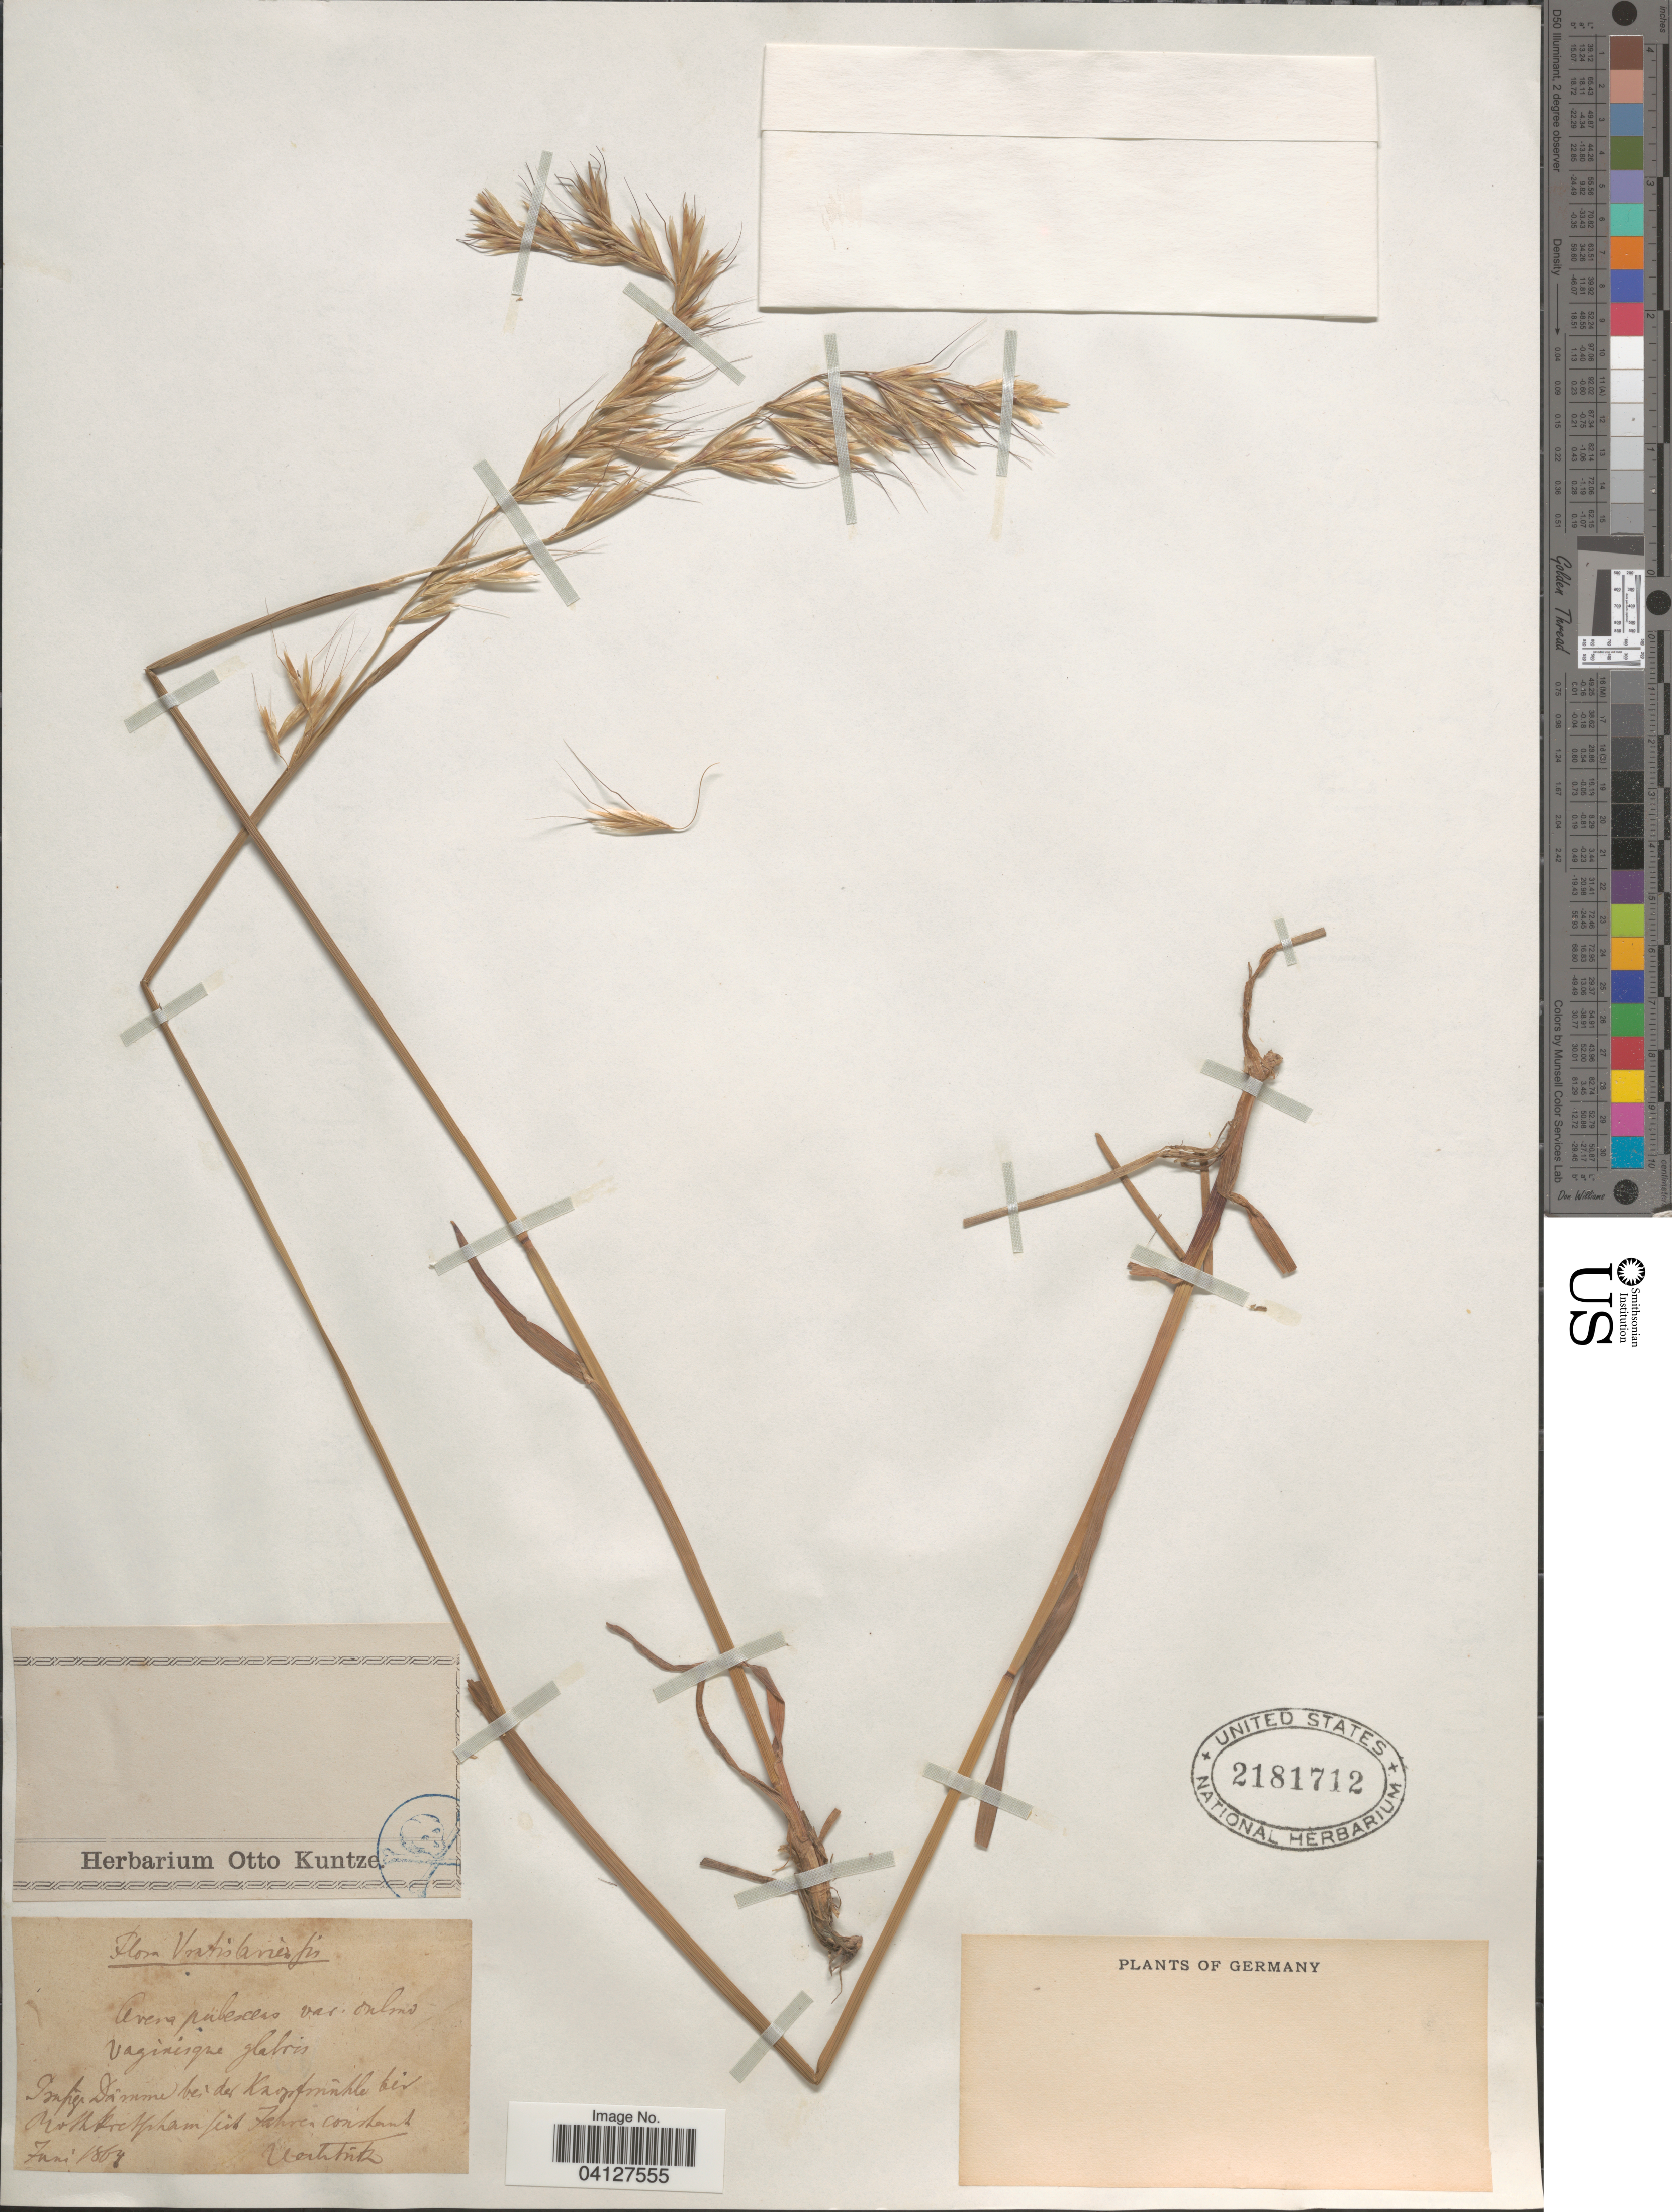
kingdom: Plantae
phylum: Tracheophyta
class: Liliopsida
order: Poales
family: Poaceae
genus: Avena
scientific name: Avena pubescens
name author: Huds.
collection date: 1864-06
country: Poland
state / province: Dolnoslaskie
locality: Flora Vratislaviensis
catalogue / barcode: US 2181712